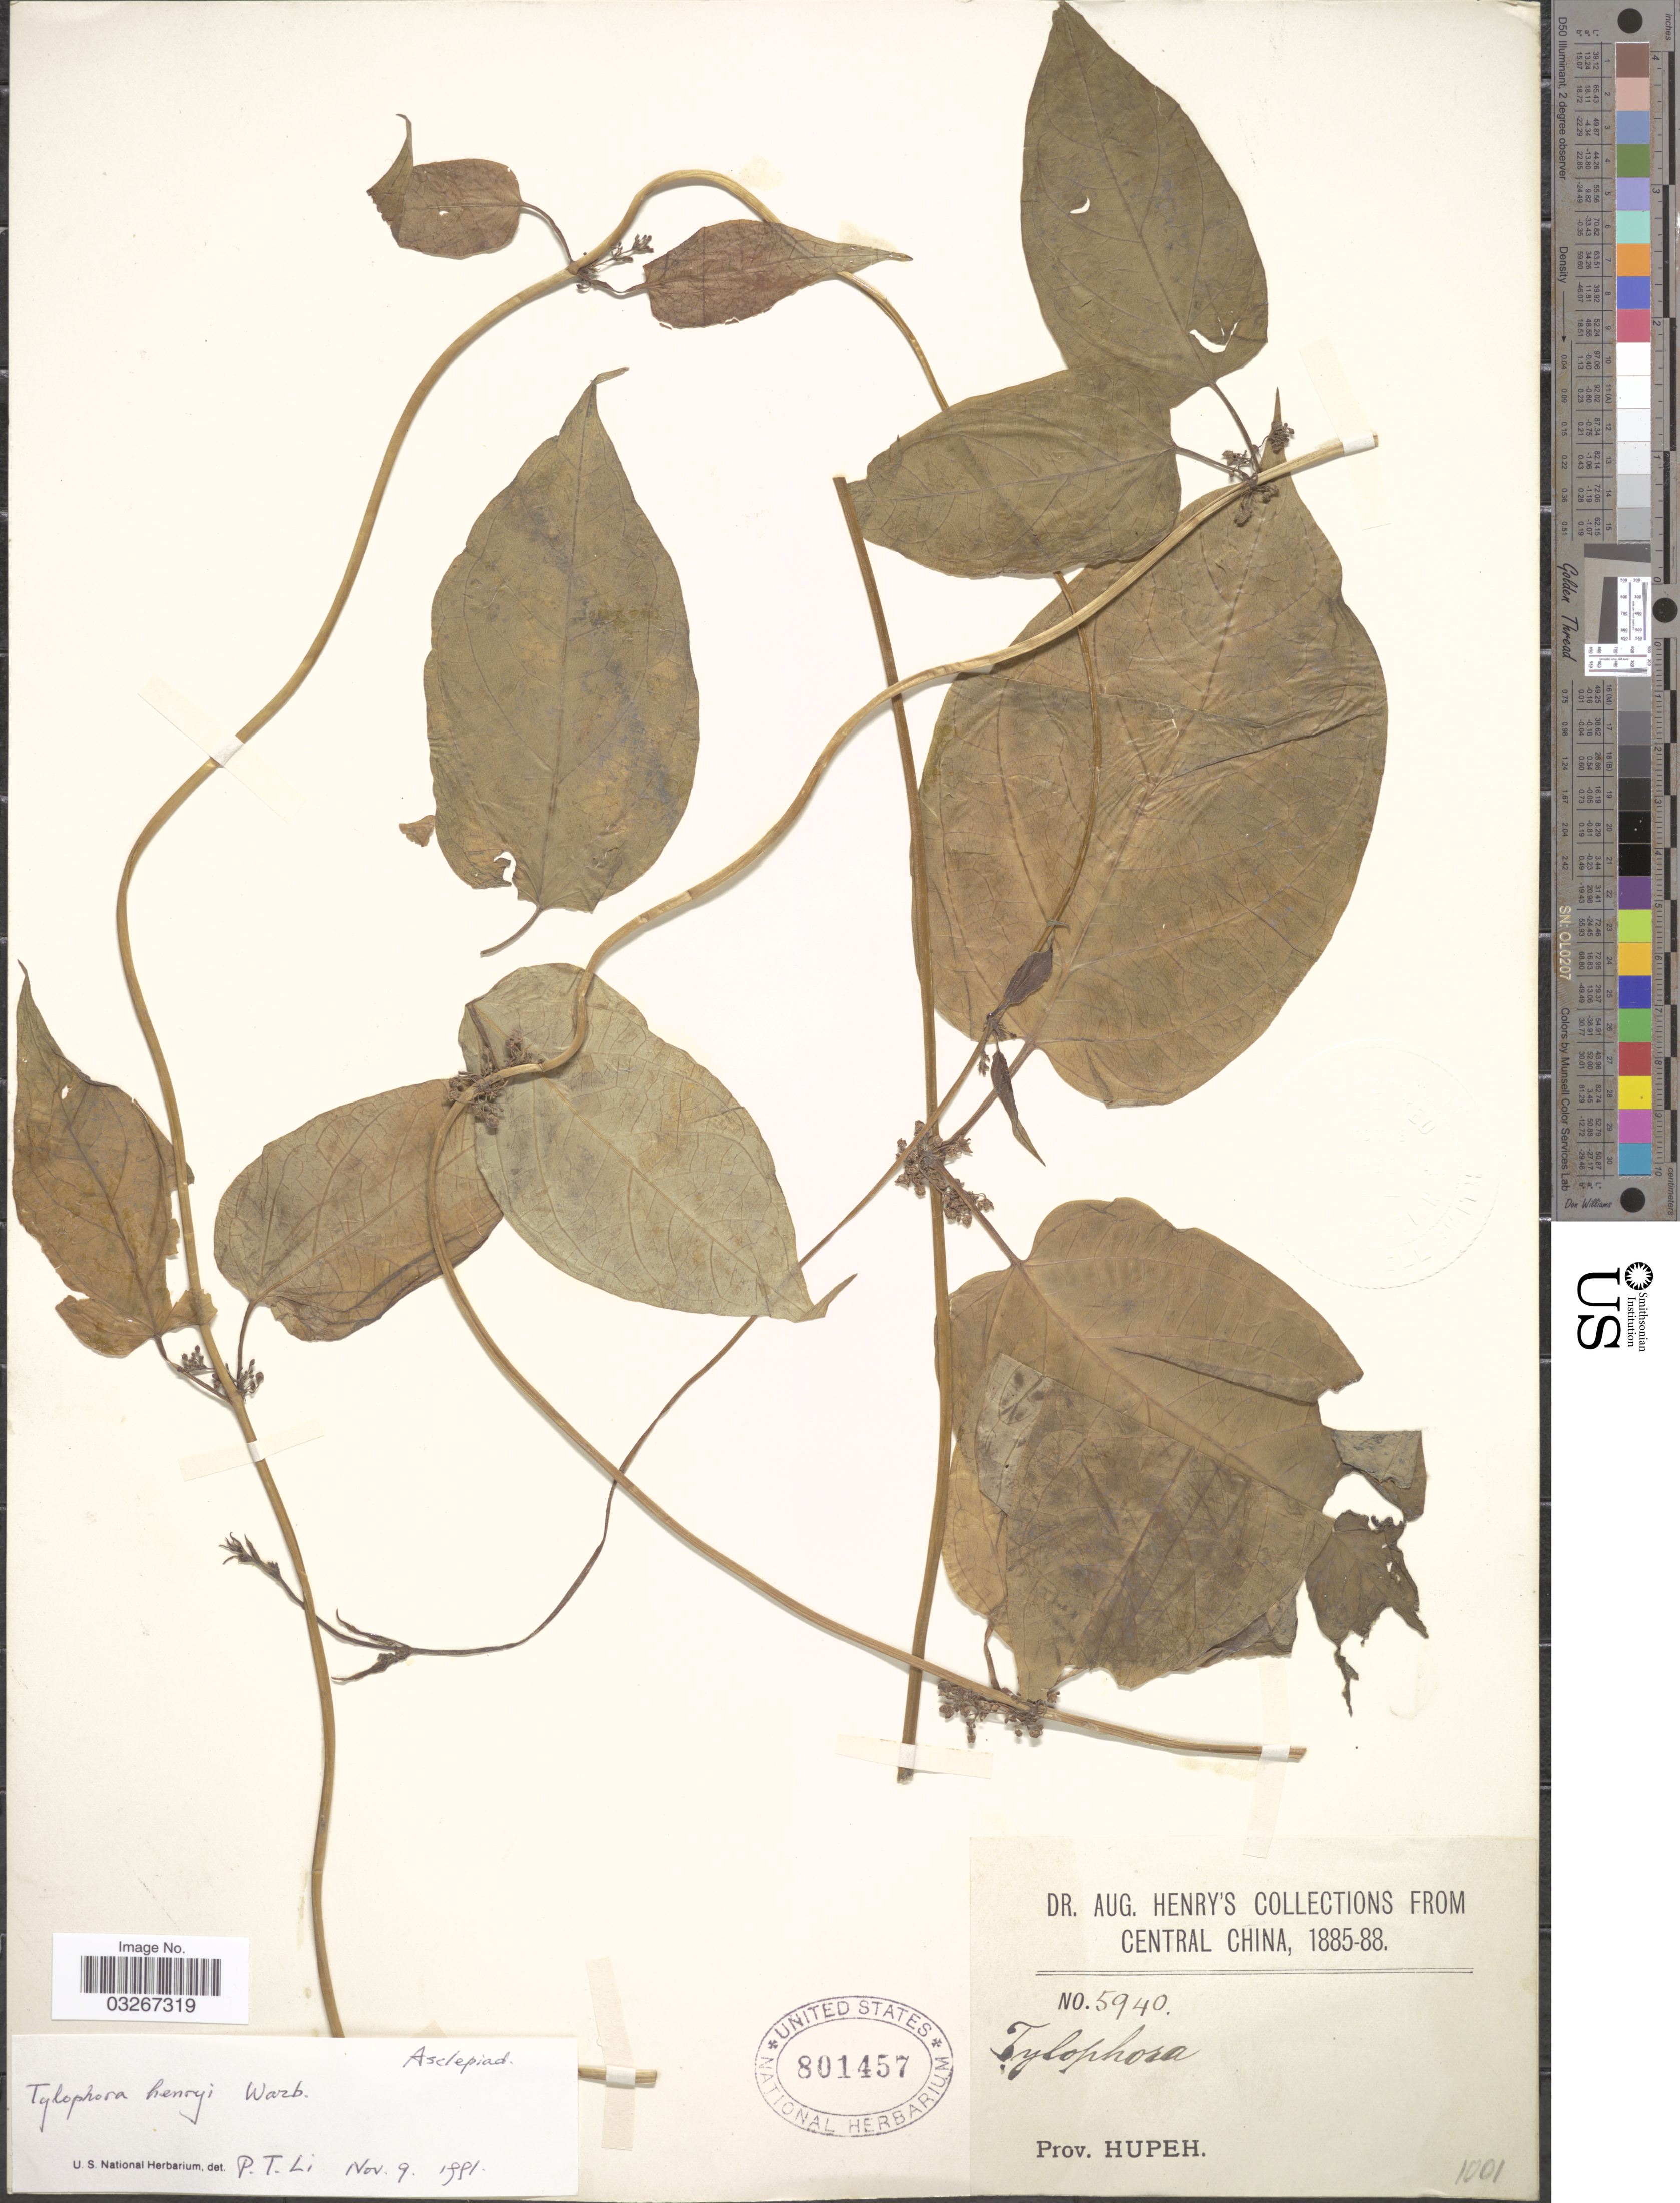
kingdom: Plantae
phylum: Tracheophyta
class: Magnoliopsida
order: Gentianales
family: Apocynaceae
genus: Tylophora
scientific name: Tylophora henryi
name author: Warb.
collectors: A. Henry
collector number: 5940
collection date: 1885/1888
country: China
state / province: Hubei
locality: Central China. Prov. Hupeh.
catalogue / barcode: US 801457